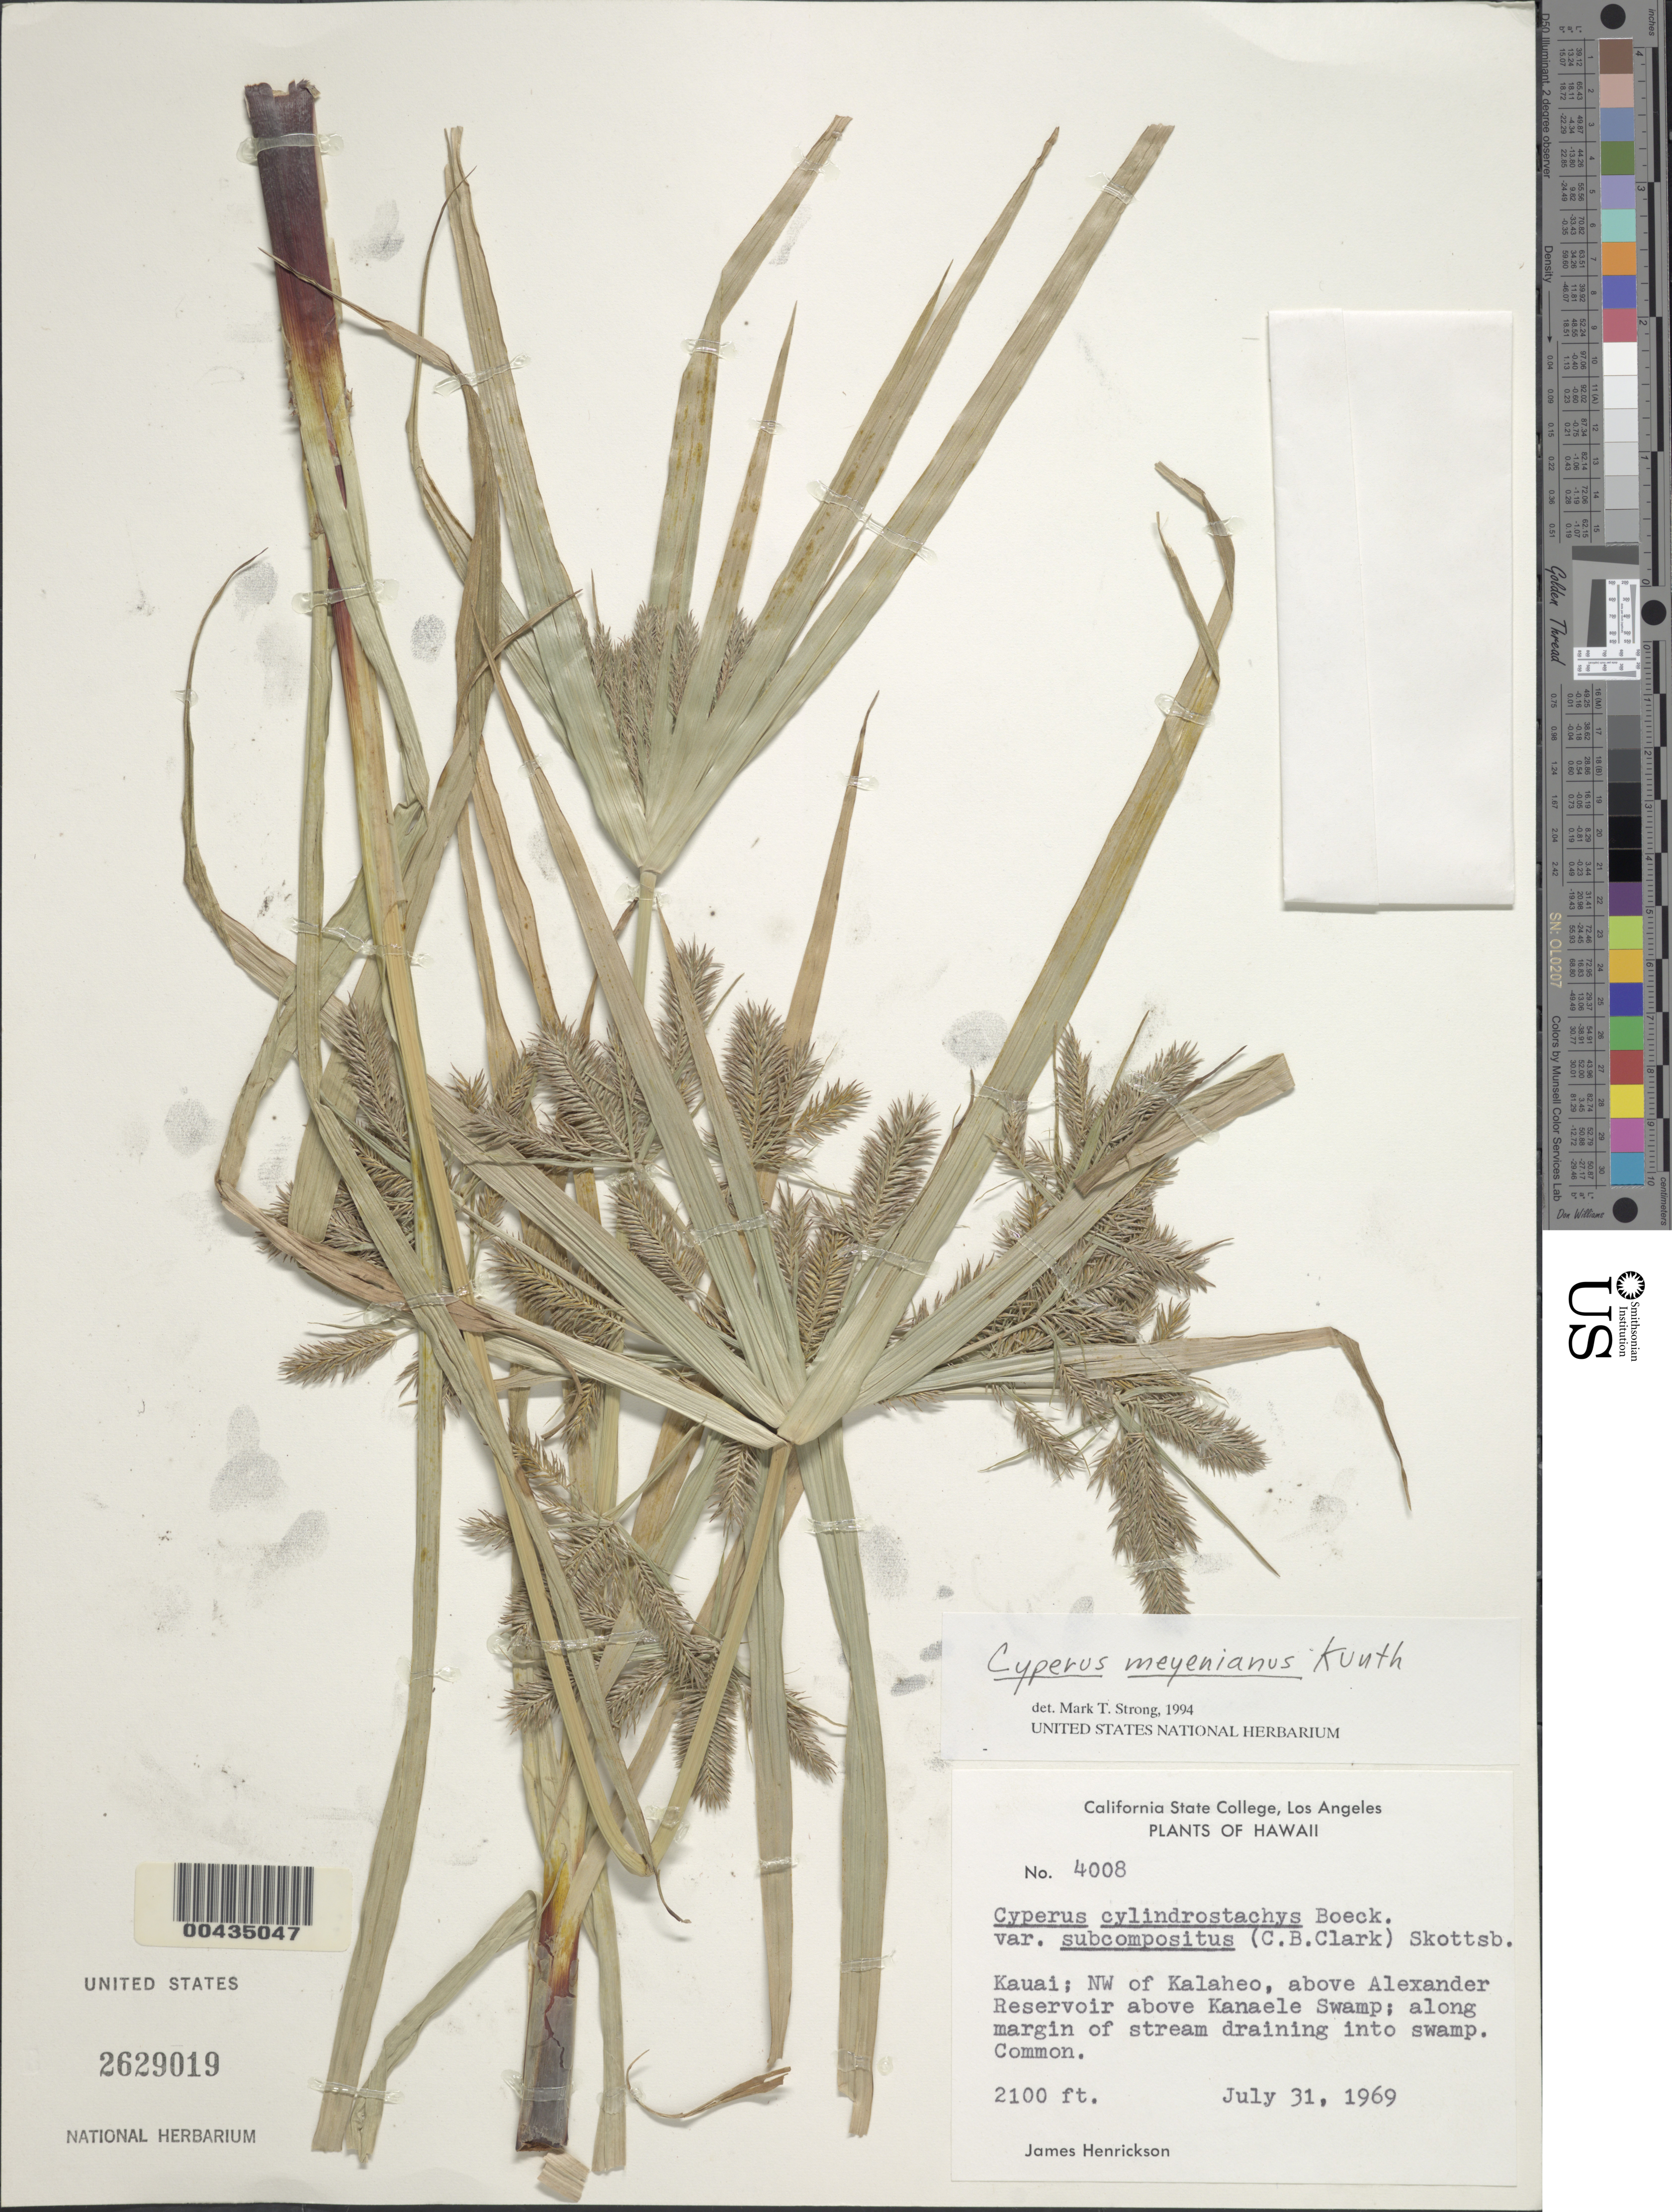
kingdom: Plantae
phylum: Tracheophyta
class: Liliopsida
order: Poales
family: Cyperaceae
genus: Cyperus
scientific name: Cyperus meyenianus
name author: Kunth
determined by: Strong, M. T., (US), Smithsonian Institution - National Museum of Natural History (UNITED STATES)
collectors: J. S. Henrickson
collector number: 4008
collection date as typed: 31 Jul 1969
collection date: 1969-07-31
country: United States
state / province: Hawaii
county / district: Kauai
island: Kaua'i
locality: NW of Kalaheo, above Alexander Reservoir above Kanaele Swamp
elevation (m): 640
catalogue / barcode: US 2629019